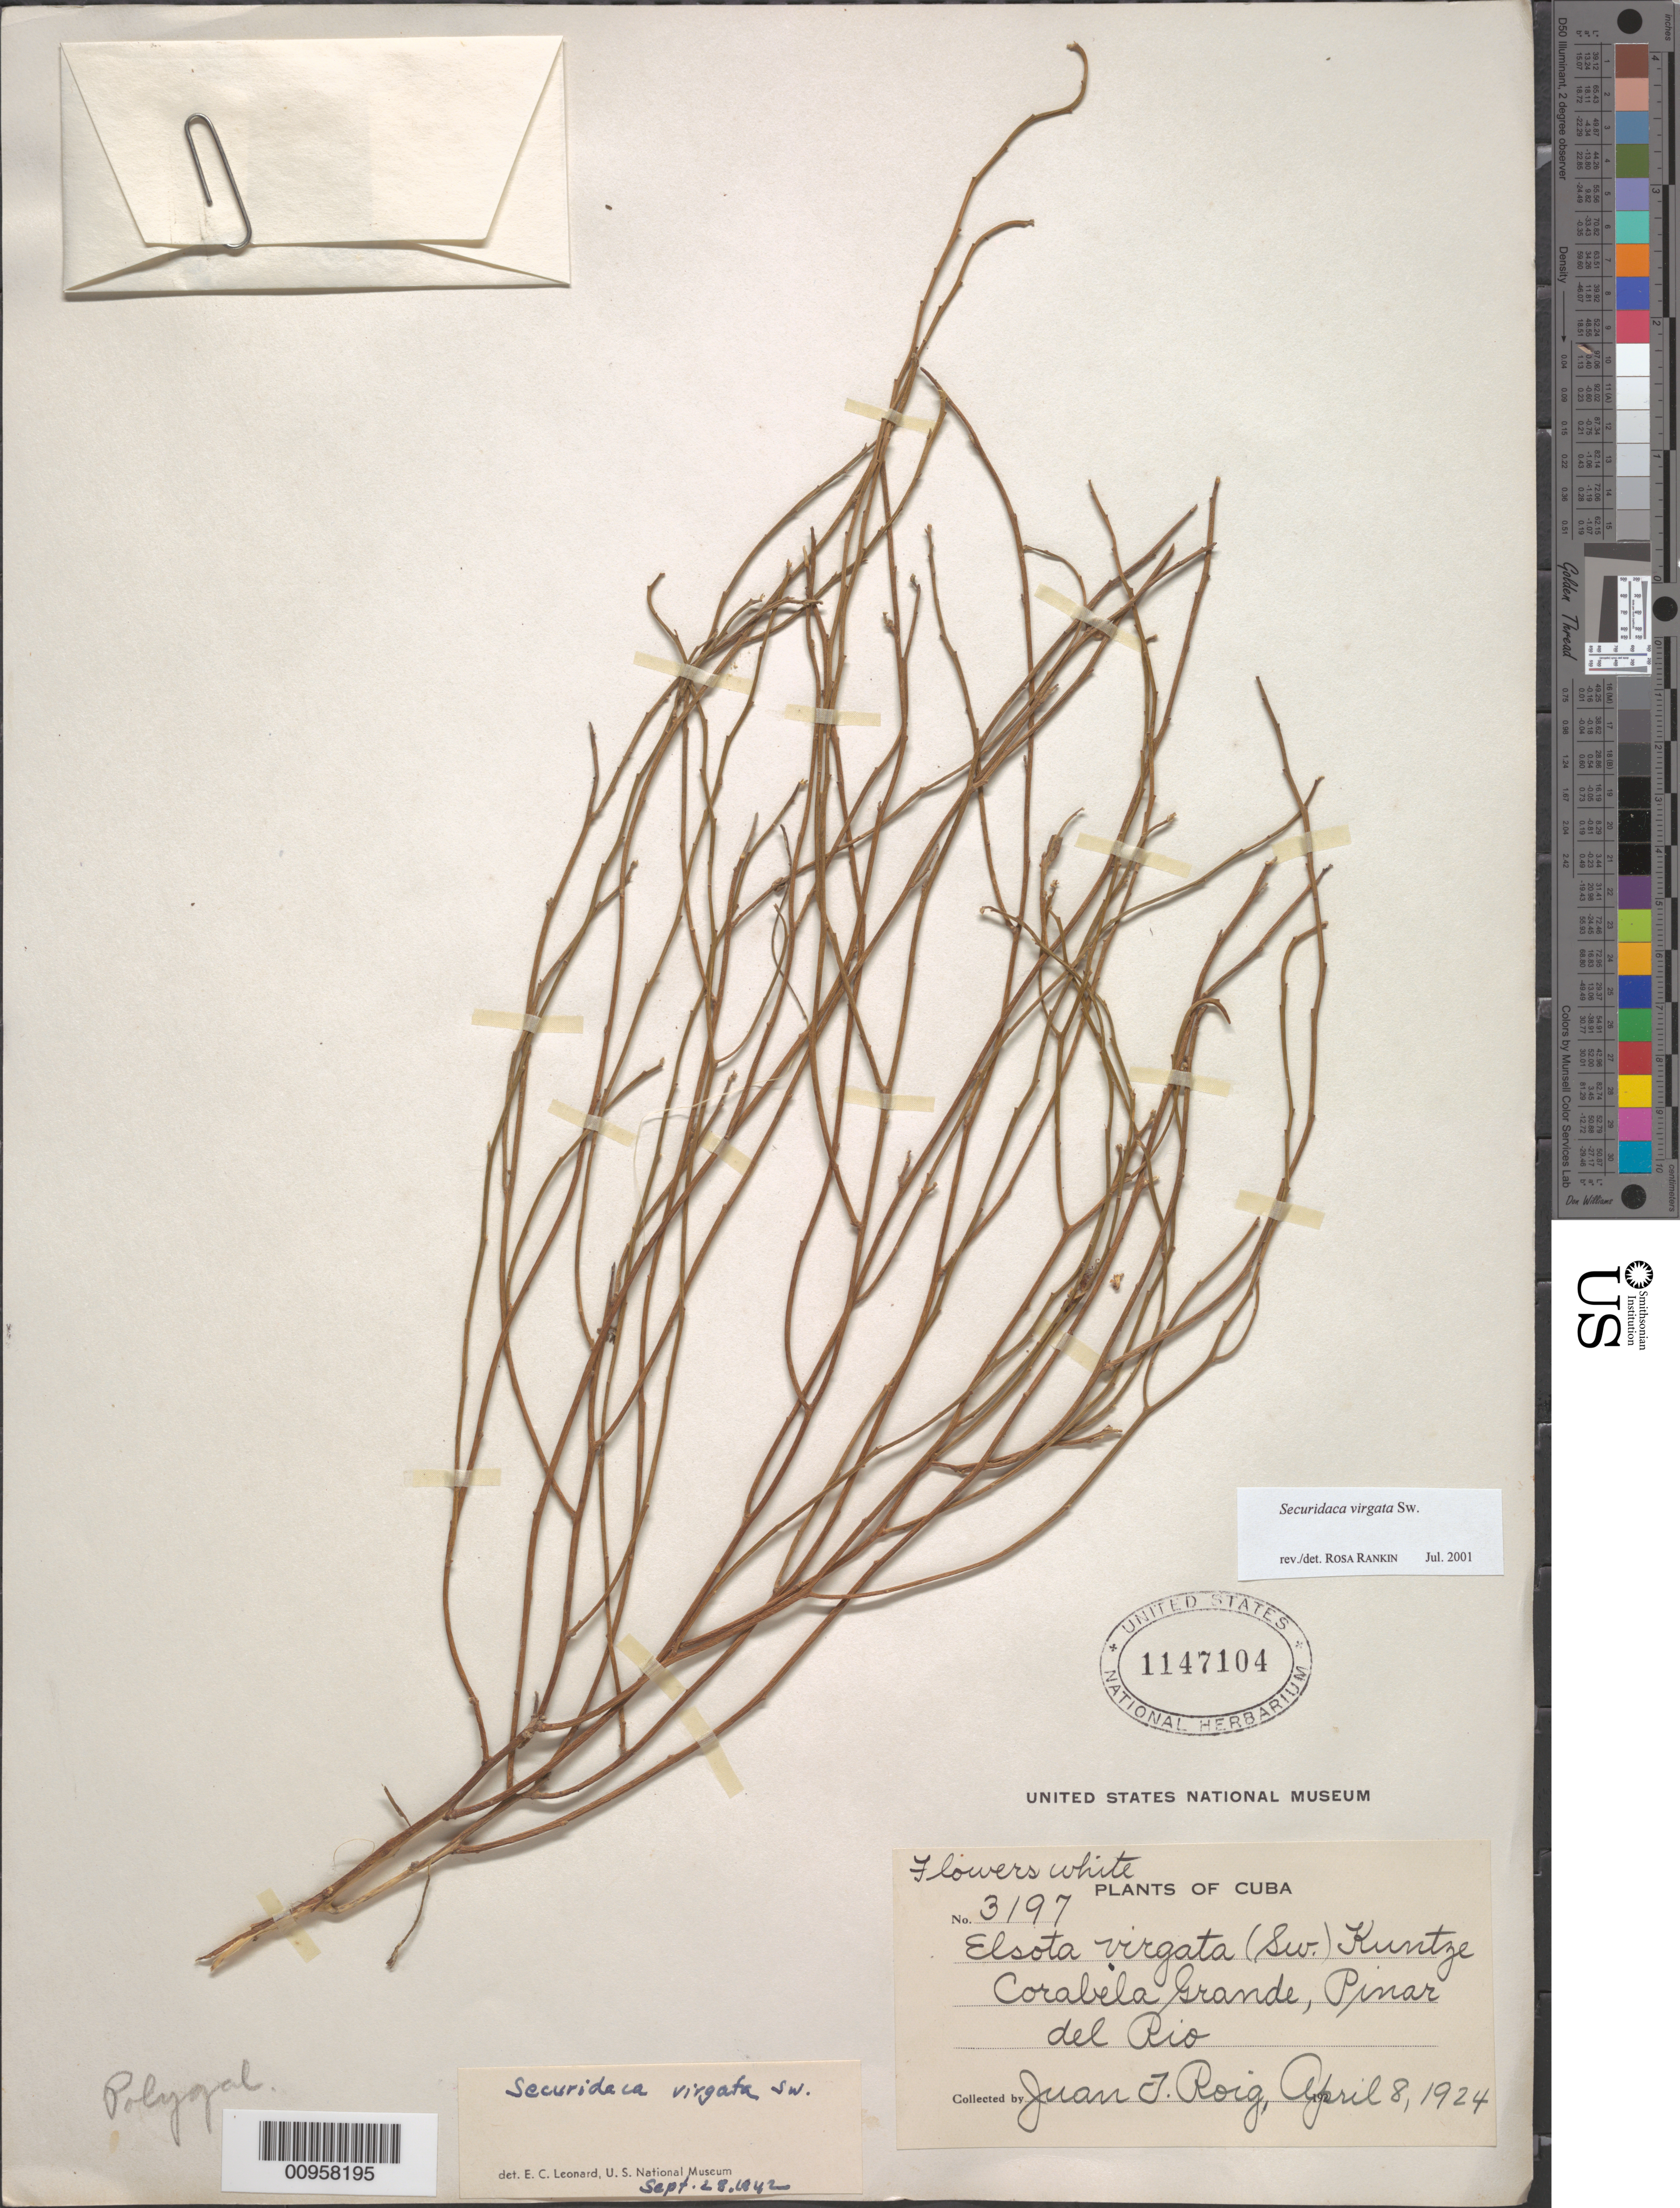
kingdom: Plantae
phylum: Tracheophyta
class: Magnoliopsida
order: Fabales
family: Polygalaceae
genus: Securidaca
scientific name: Securidaca virgata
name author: Sw.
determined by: Rankin Rodriguez, Rosa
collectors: J. Roig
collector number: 3197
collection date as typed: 08 Apr 1924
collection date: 1924-04-08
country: Cuba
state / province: Pinar del Rio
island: Cuba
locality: Corabela Grande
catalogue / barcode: US 1147104